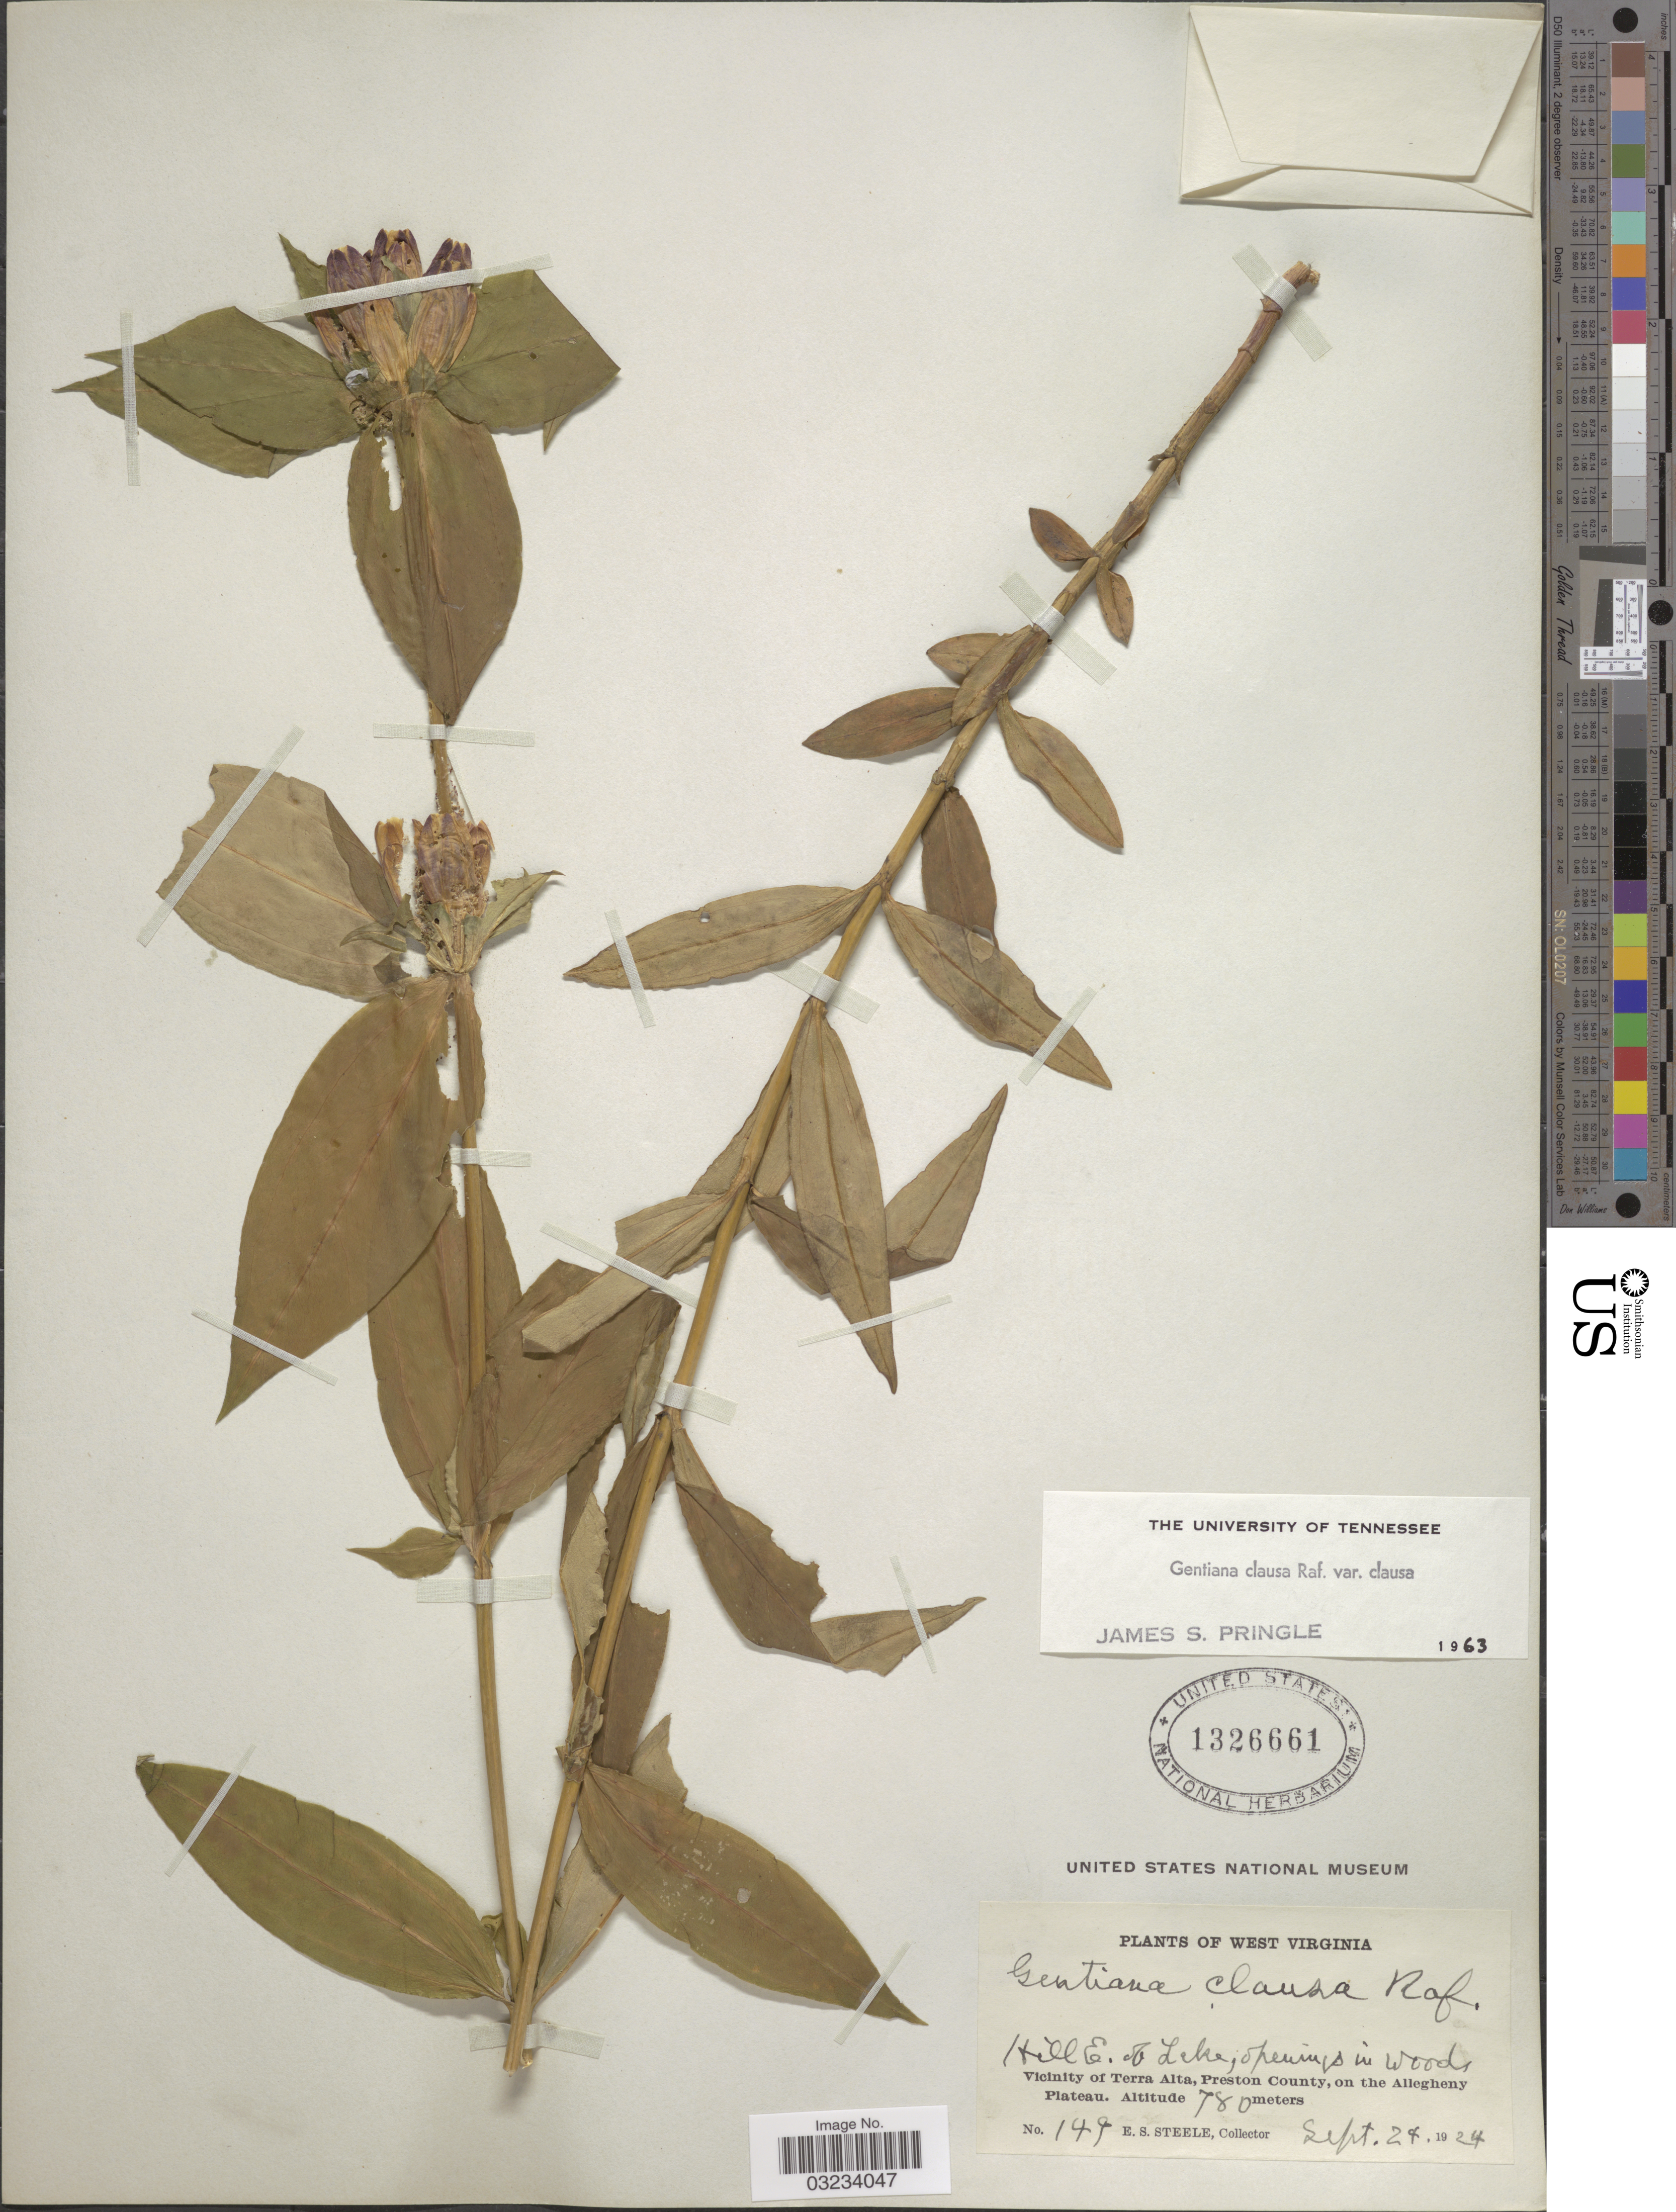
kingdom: Plantae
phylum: Tracheophyta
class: Magnoliopsida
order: Gentianales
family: Gentianaceae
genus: Gentiana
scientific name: Gentiana clausa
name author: Raf.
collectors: E. Steele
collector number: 149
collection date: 1924-09-24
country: United States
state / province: West Virginia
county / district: Preston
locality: Hill E. of Lake. Vicinity of Terra Alta, Preston County, on the Allegheny Plateau.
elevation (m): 780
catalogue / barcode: US 1326661